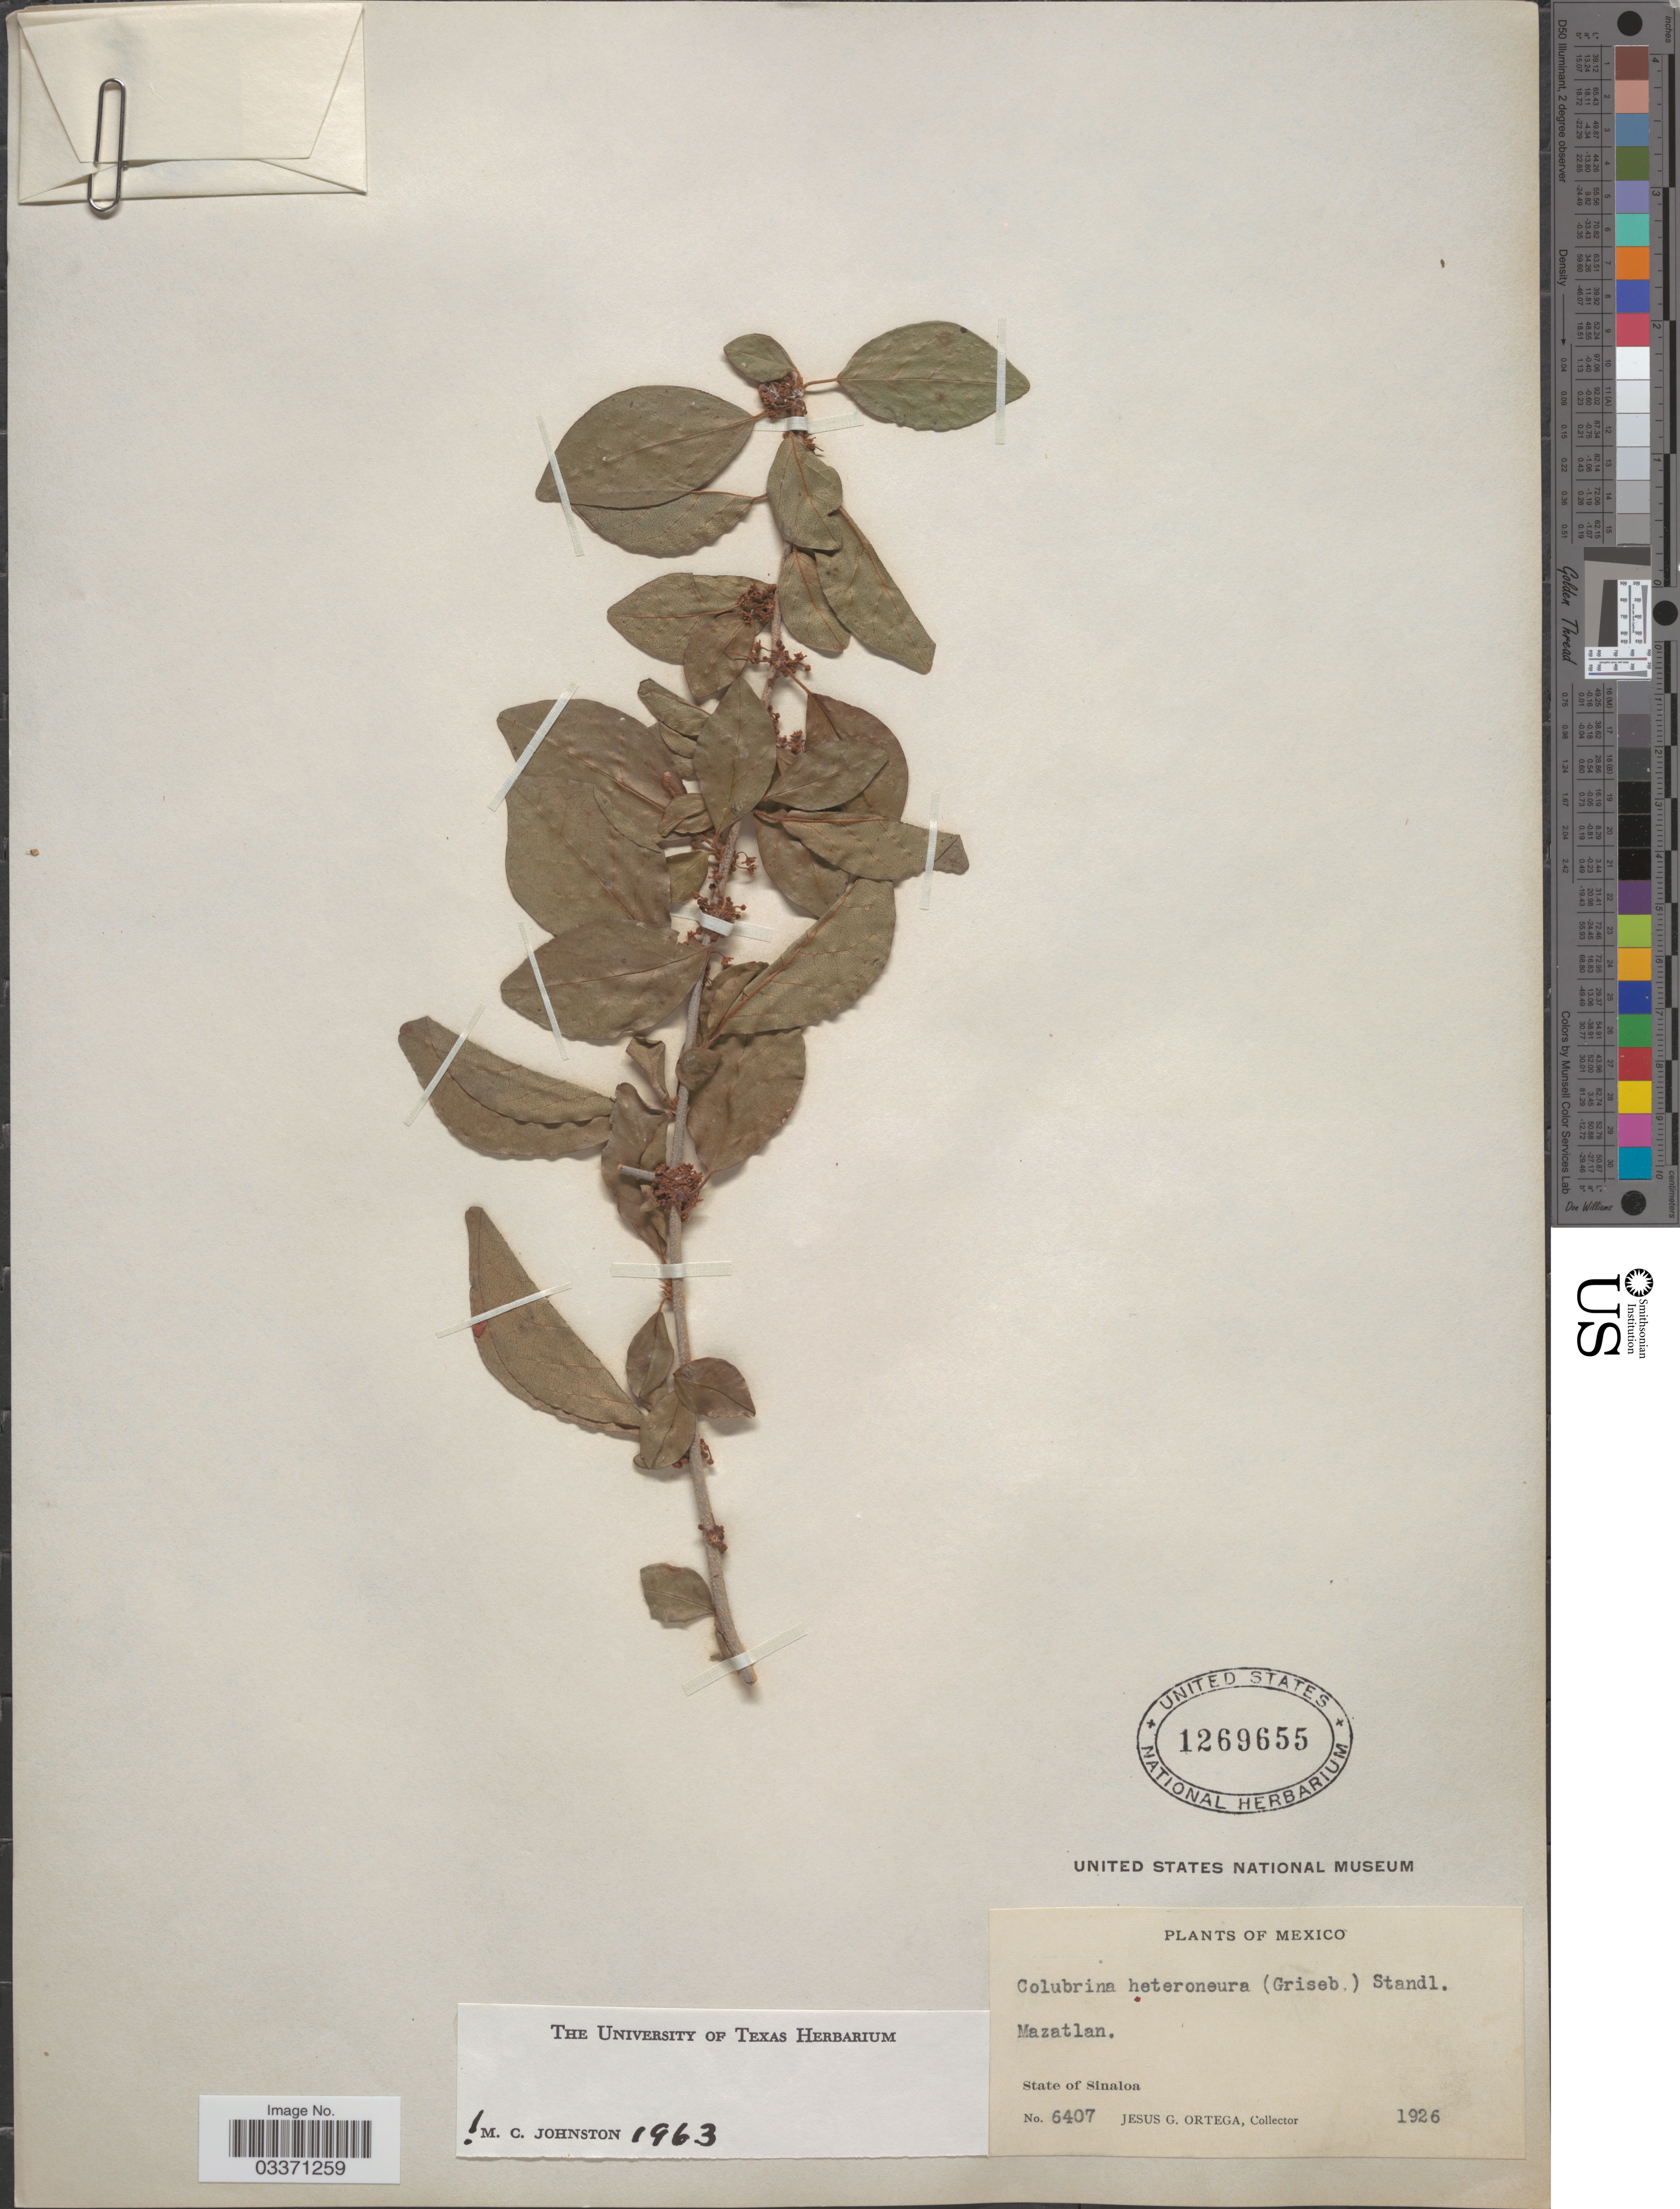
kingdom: Plantae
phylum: Tracheophyta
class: Magnoliopsida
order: Rosales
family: Rhamnaceae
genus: Colubrina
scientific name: Colubrina heteroneura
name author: (Griseb.) Standl.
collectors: J. Ortega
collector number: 6407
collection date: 1926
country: Mexico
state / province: Sinaloa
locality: Mazatlan.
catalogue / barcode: US 1269655